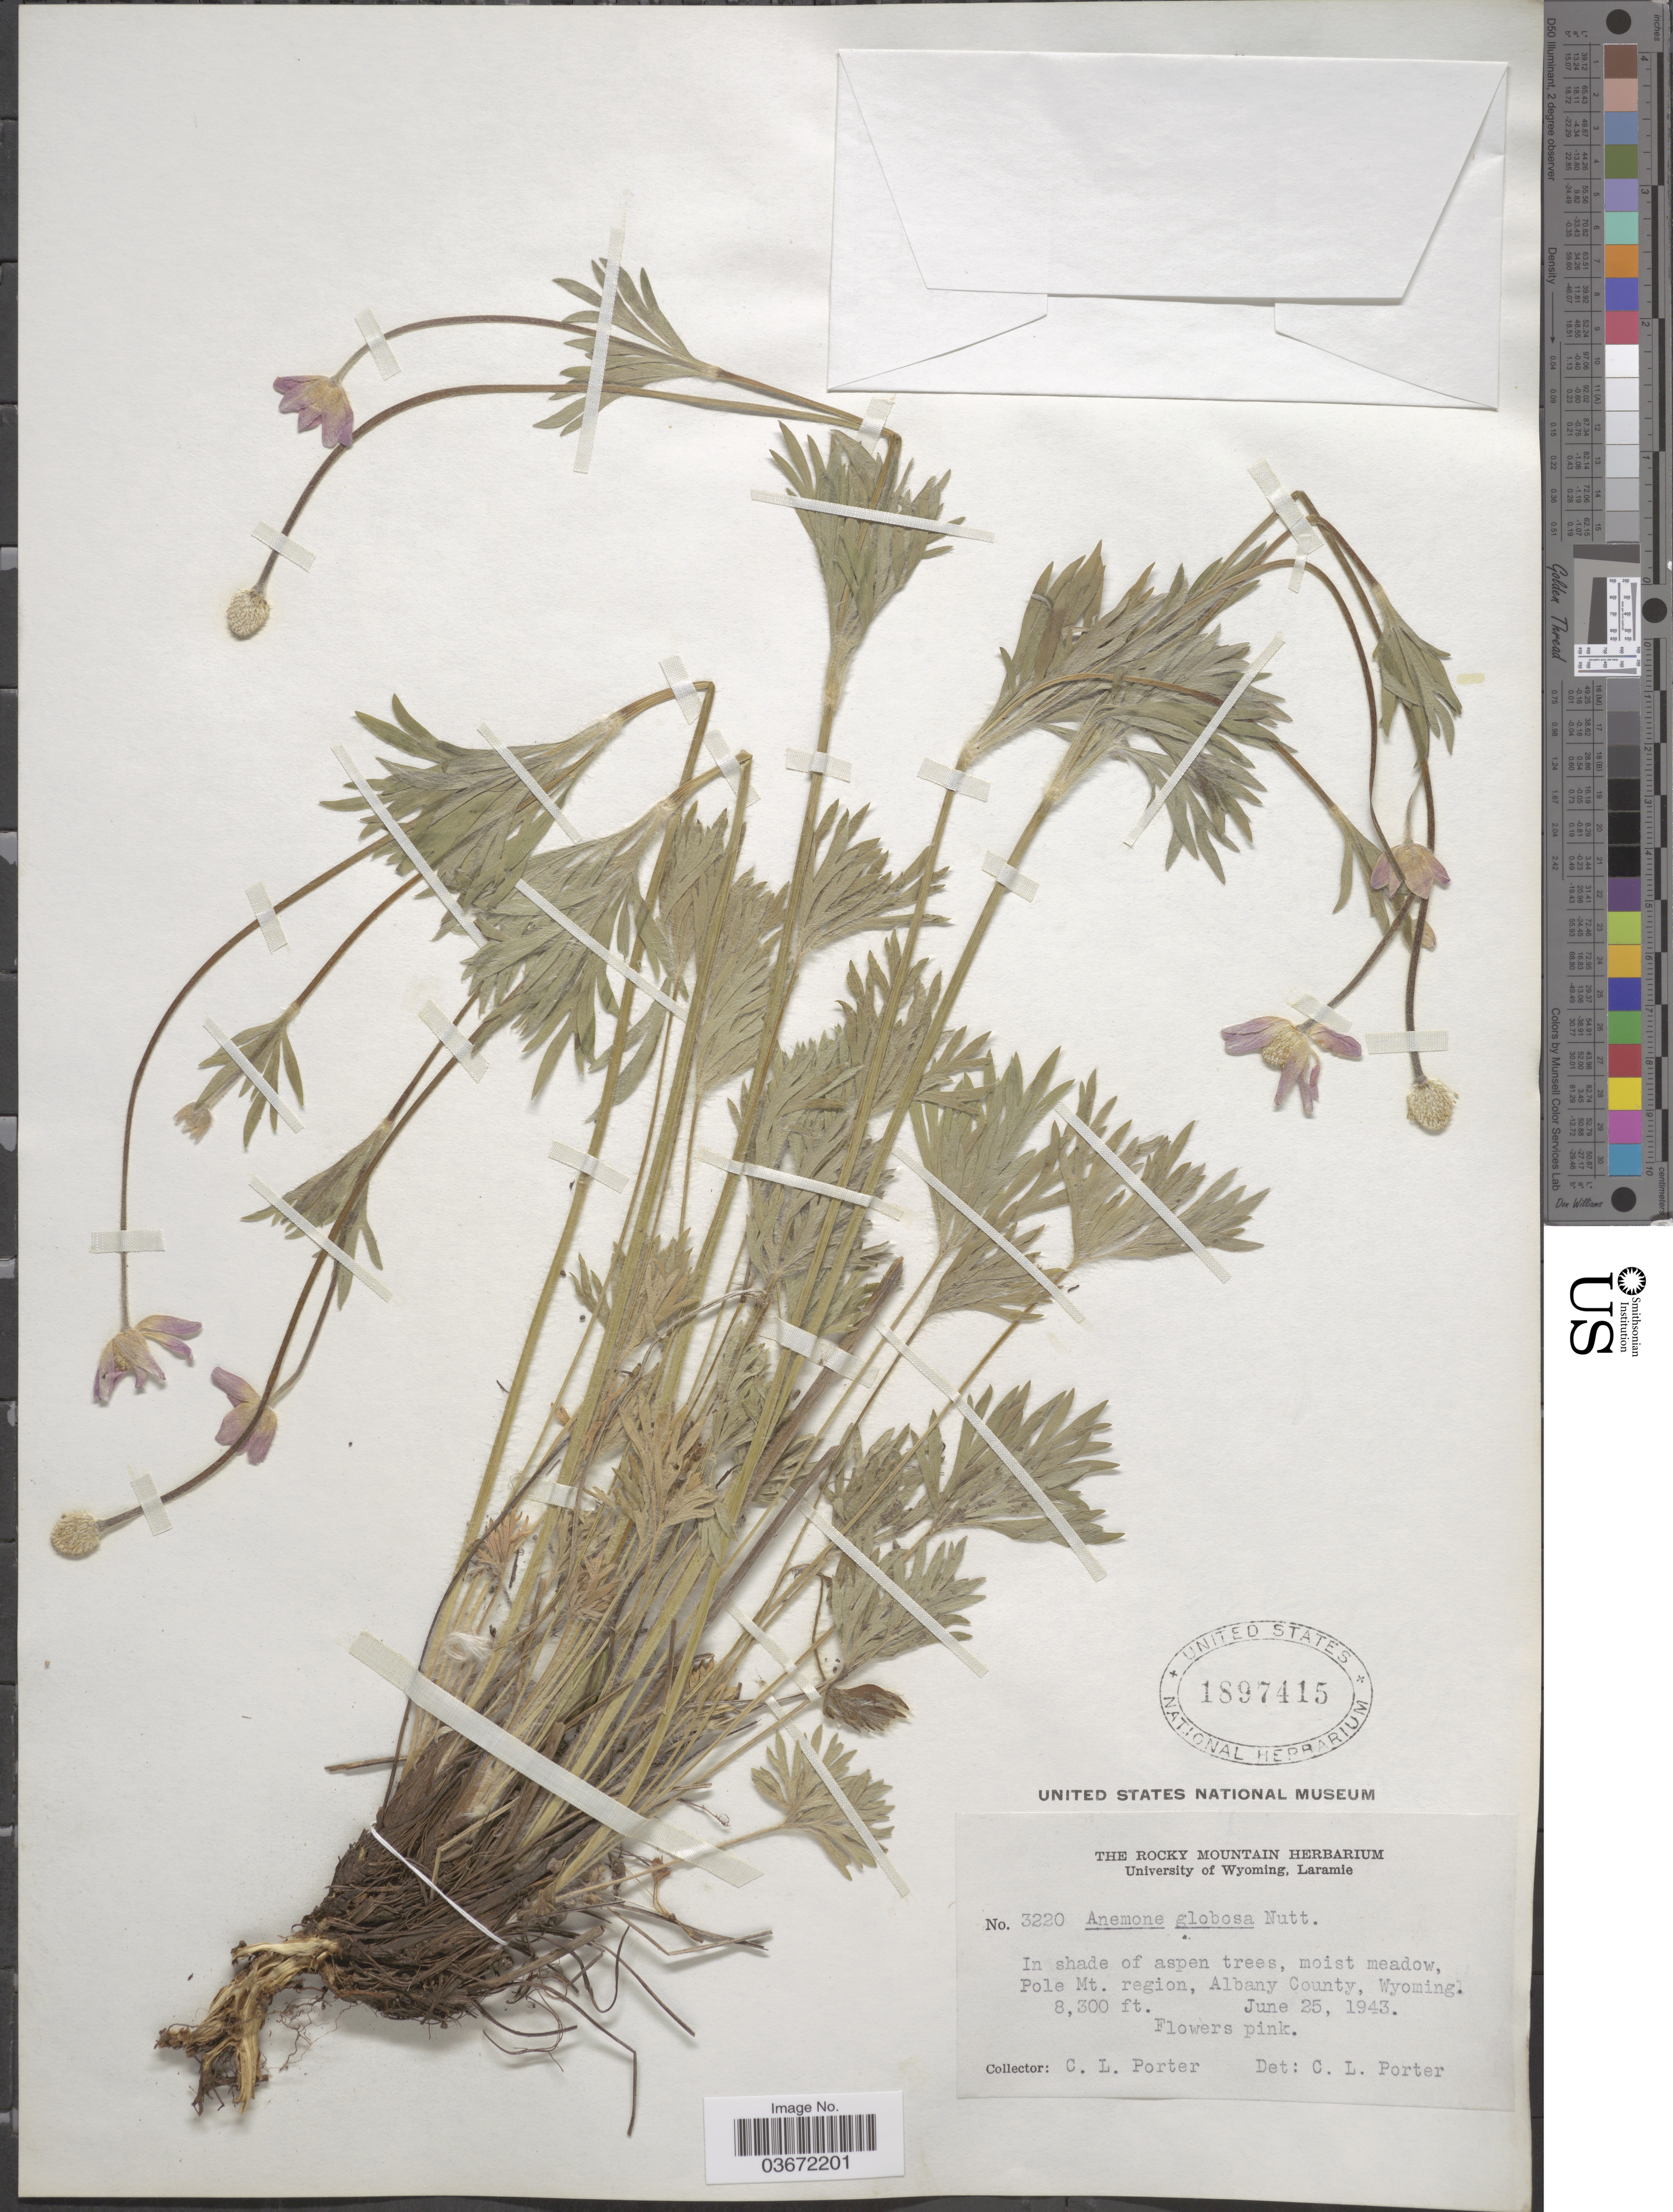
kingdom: Plantae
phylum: Tracheophyta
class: Magnoliopsida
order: Ranunculales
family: Ranunculaceae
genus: Anemone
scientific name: Anemone globosa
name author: (Torr. & A. Gray) Nutt. ex A. Heller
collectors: C. L. Porter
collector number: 3220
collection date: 1943-06-25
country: United States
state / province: Wyoming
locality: Pole Mt. region, Albany County.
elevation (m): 2530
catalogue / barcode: US 1897415